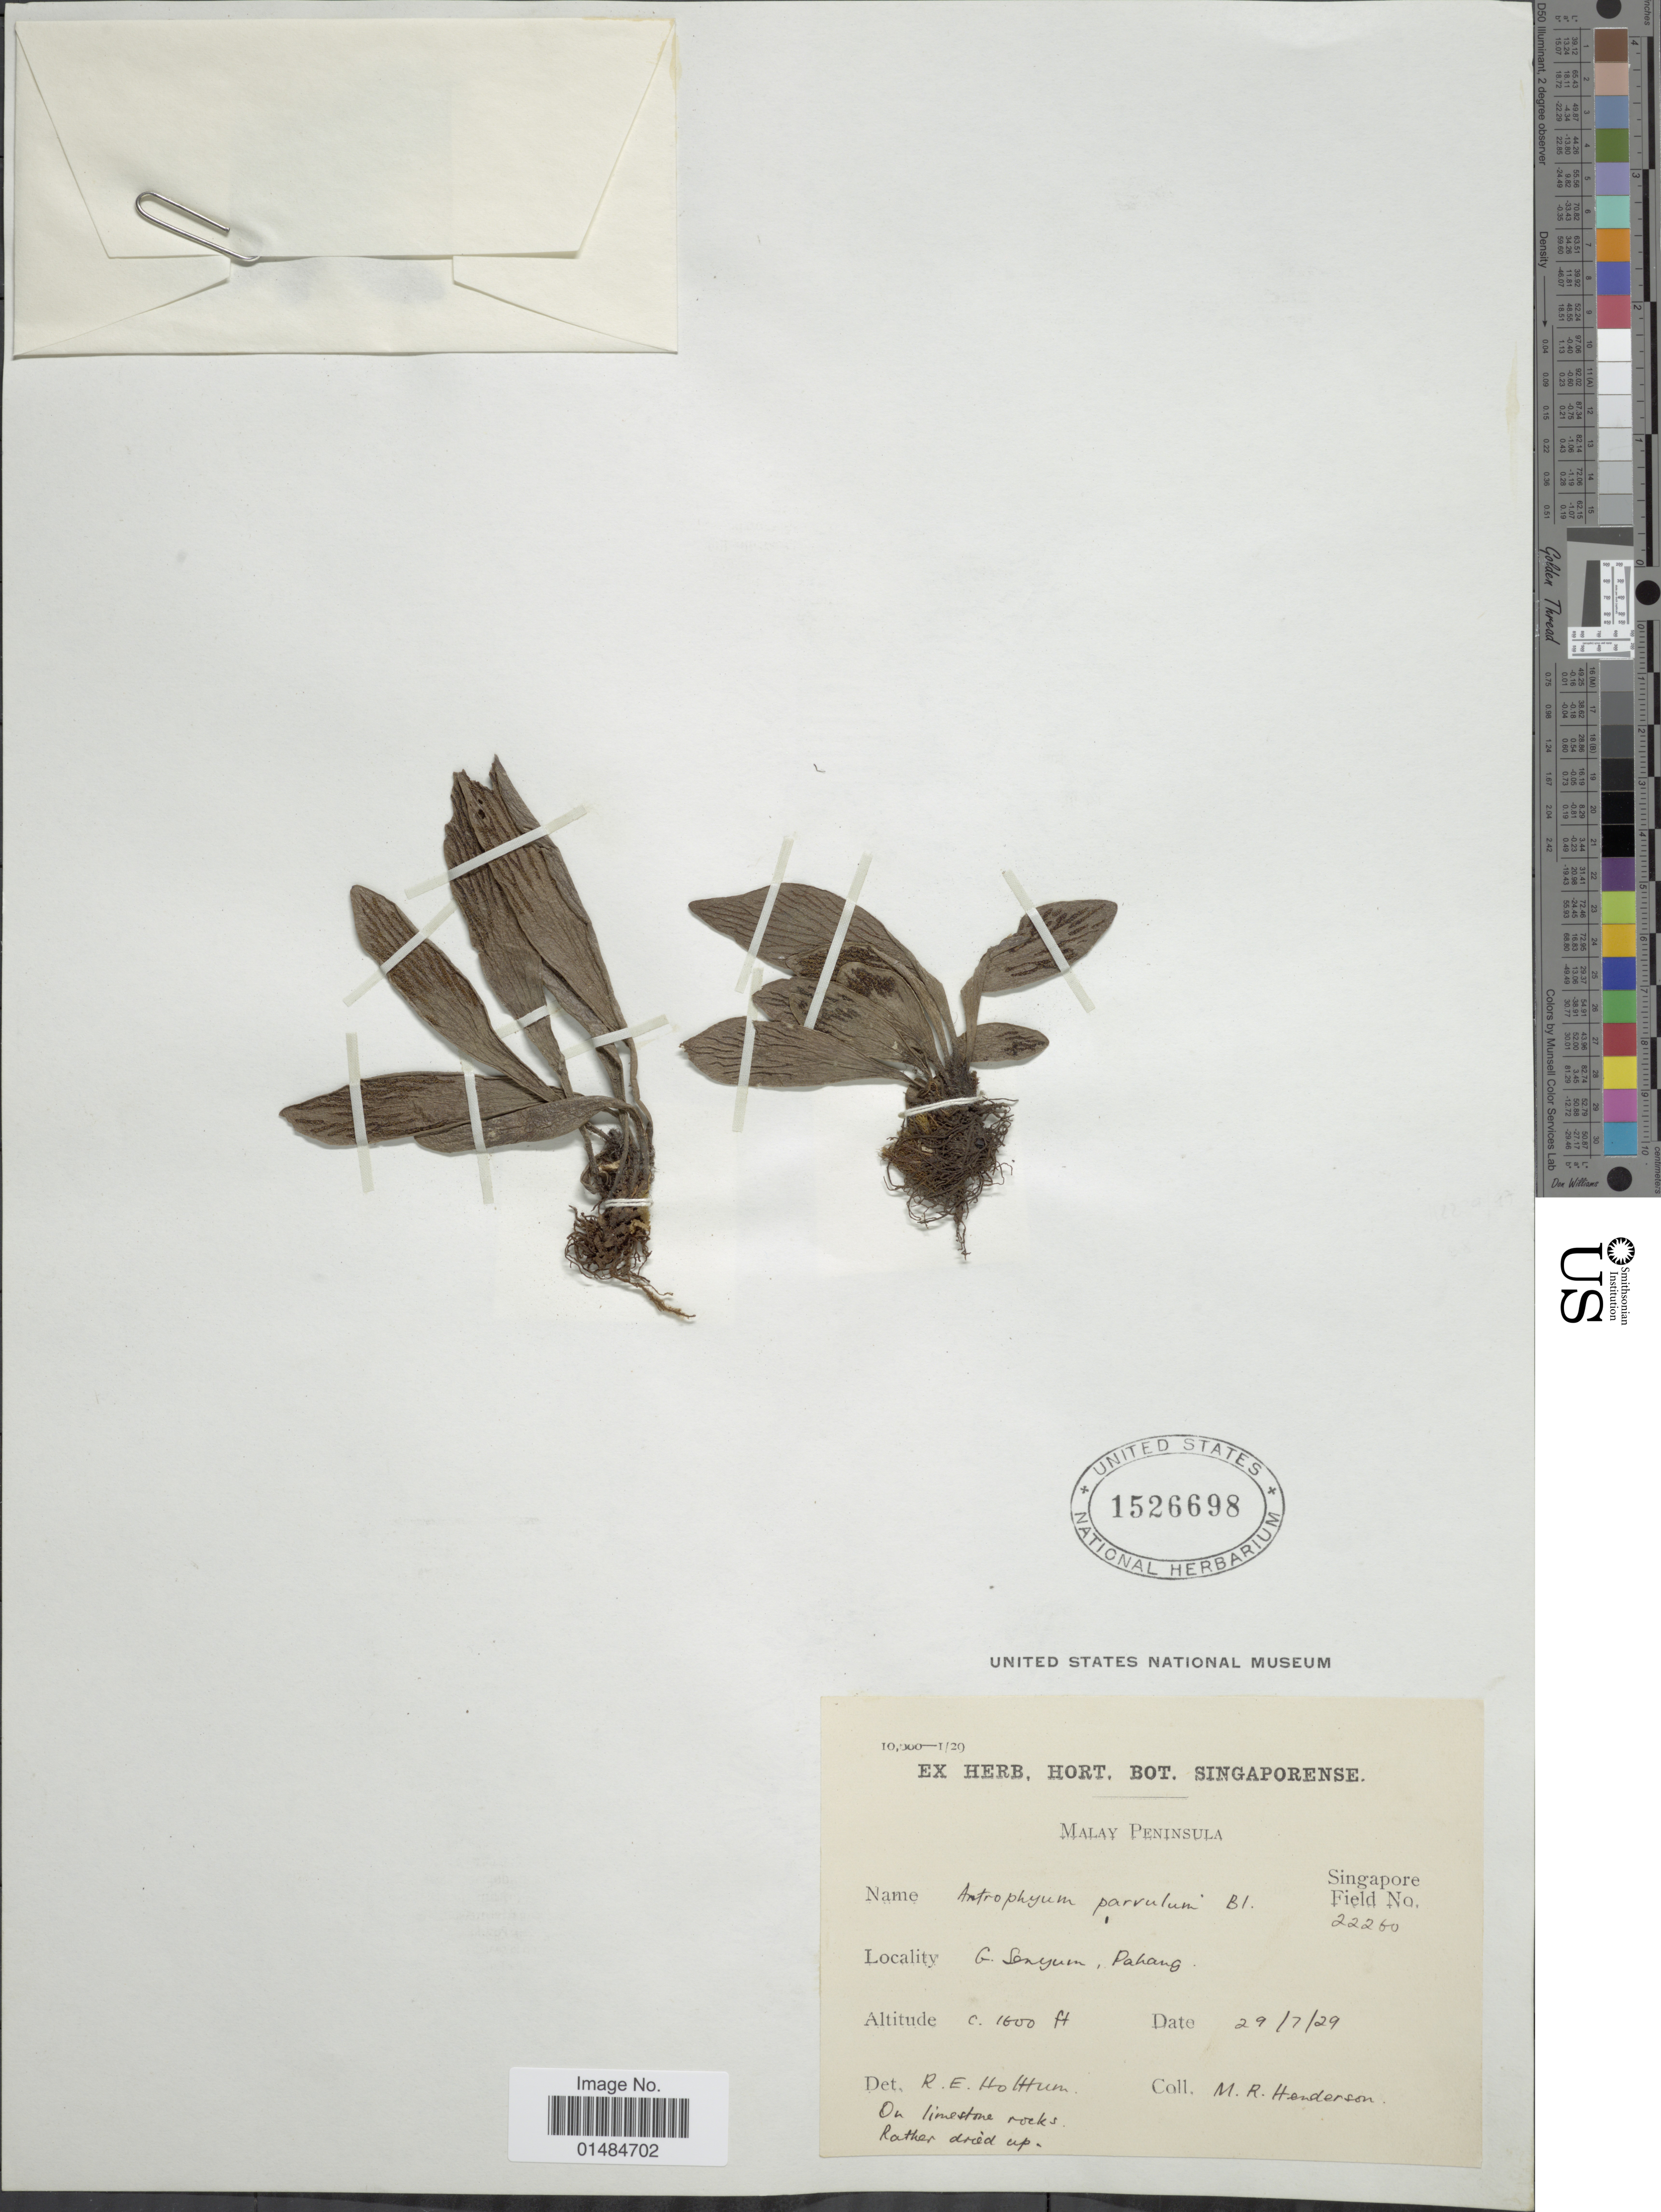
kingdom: Plantae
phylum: Tracheophyta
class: Polypodiopsida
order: Polypodiales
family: Pteridaceae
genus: Antrophyum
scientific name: Antrophyum parvulum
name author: Blume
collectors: M. Henderson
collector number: Singapore Fiels 22260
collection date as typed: Transcribed d/m/y: 29/7/29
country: Malaysia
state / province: Pahang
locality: Malay Peninsula, G. Senyum, Pahang [interpreted]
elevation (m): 488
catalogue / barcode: US 1526698